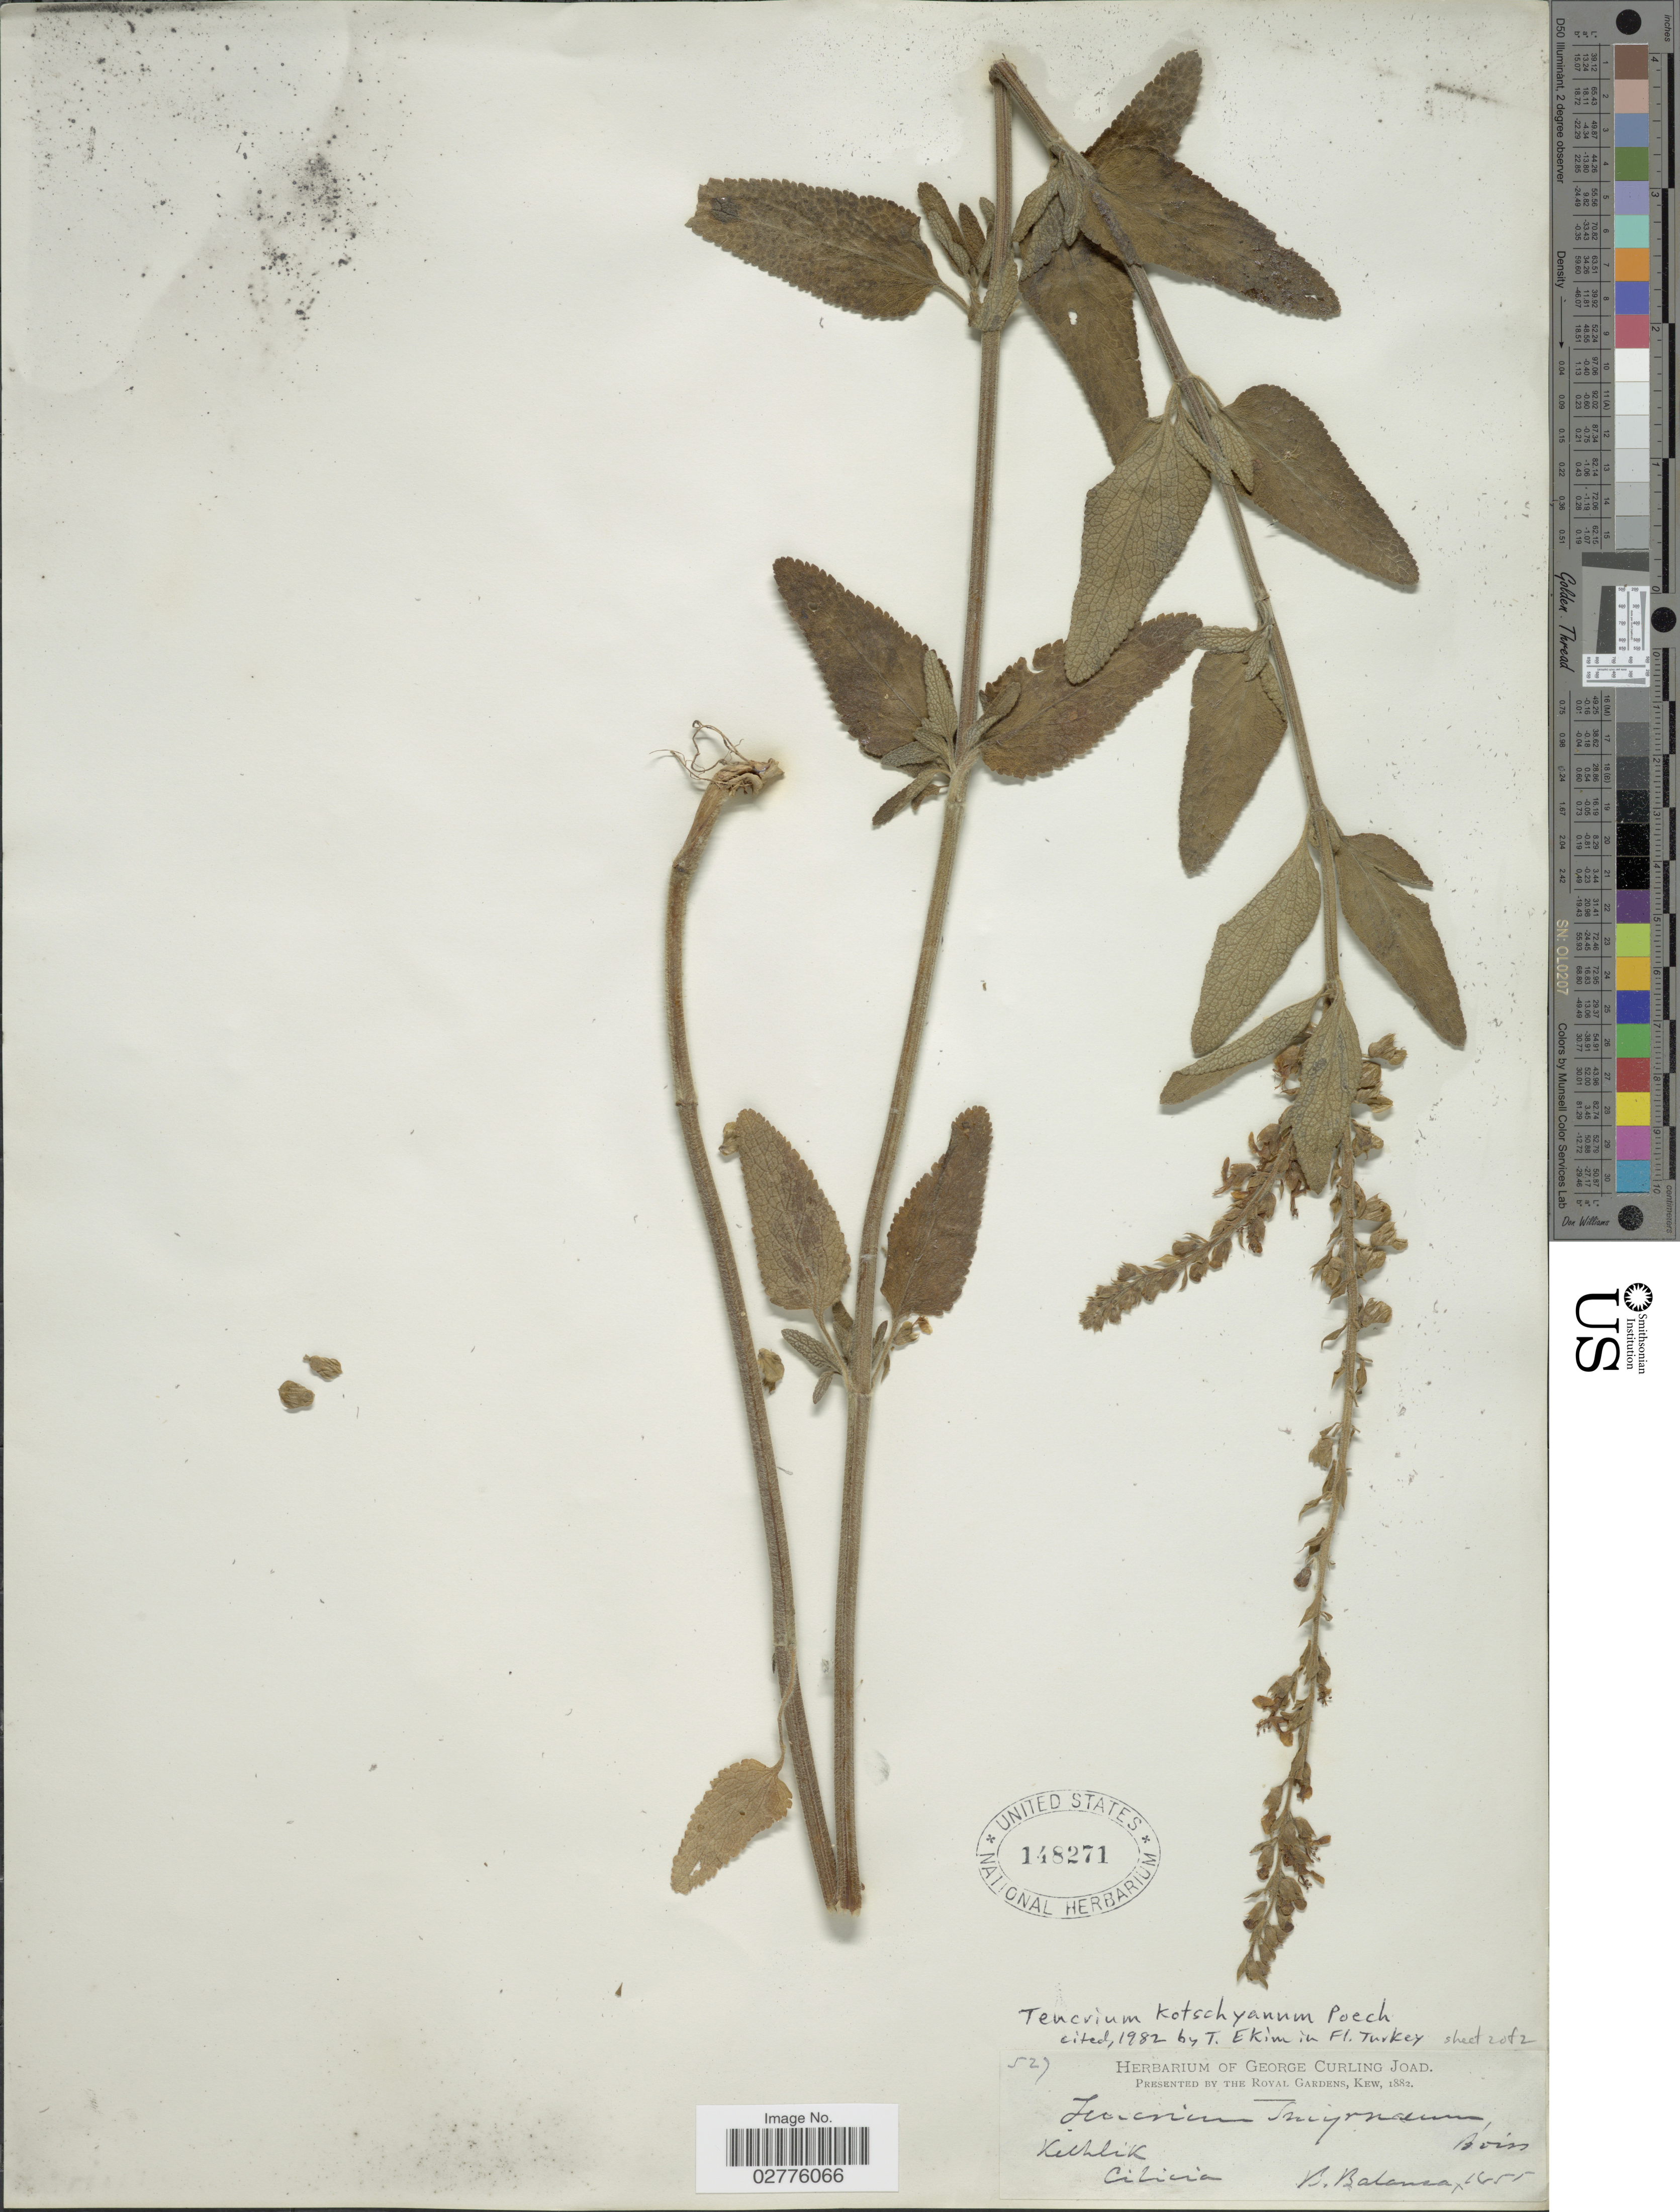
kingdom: Plantae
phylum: Tracheophyta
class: Magnoliopsida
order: Lamiales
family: Lamiaceae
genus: Teucrium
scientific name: Teucrium kotschyanum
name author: Poech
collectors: B. Balansa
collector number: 527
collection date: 1855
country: Turkey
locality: Kichlik, Cilicia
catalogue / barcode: US 148271